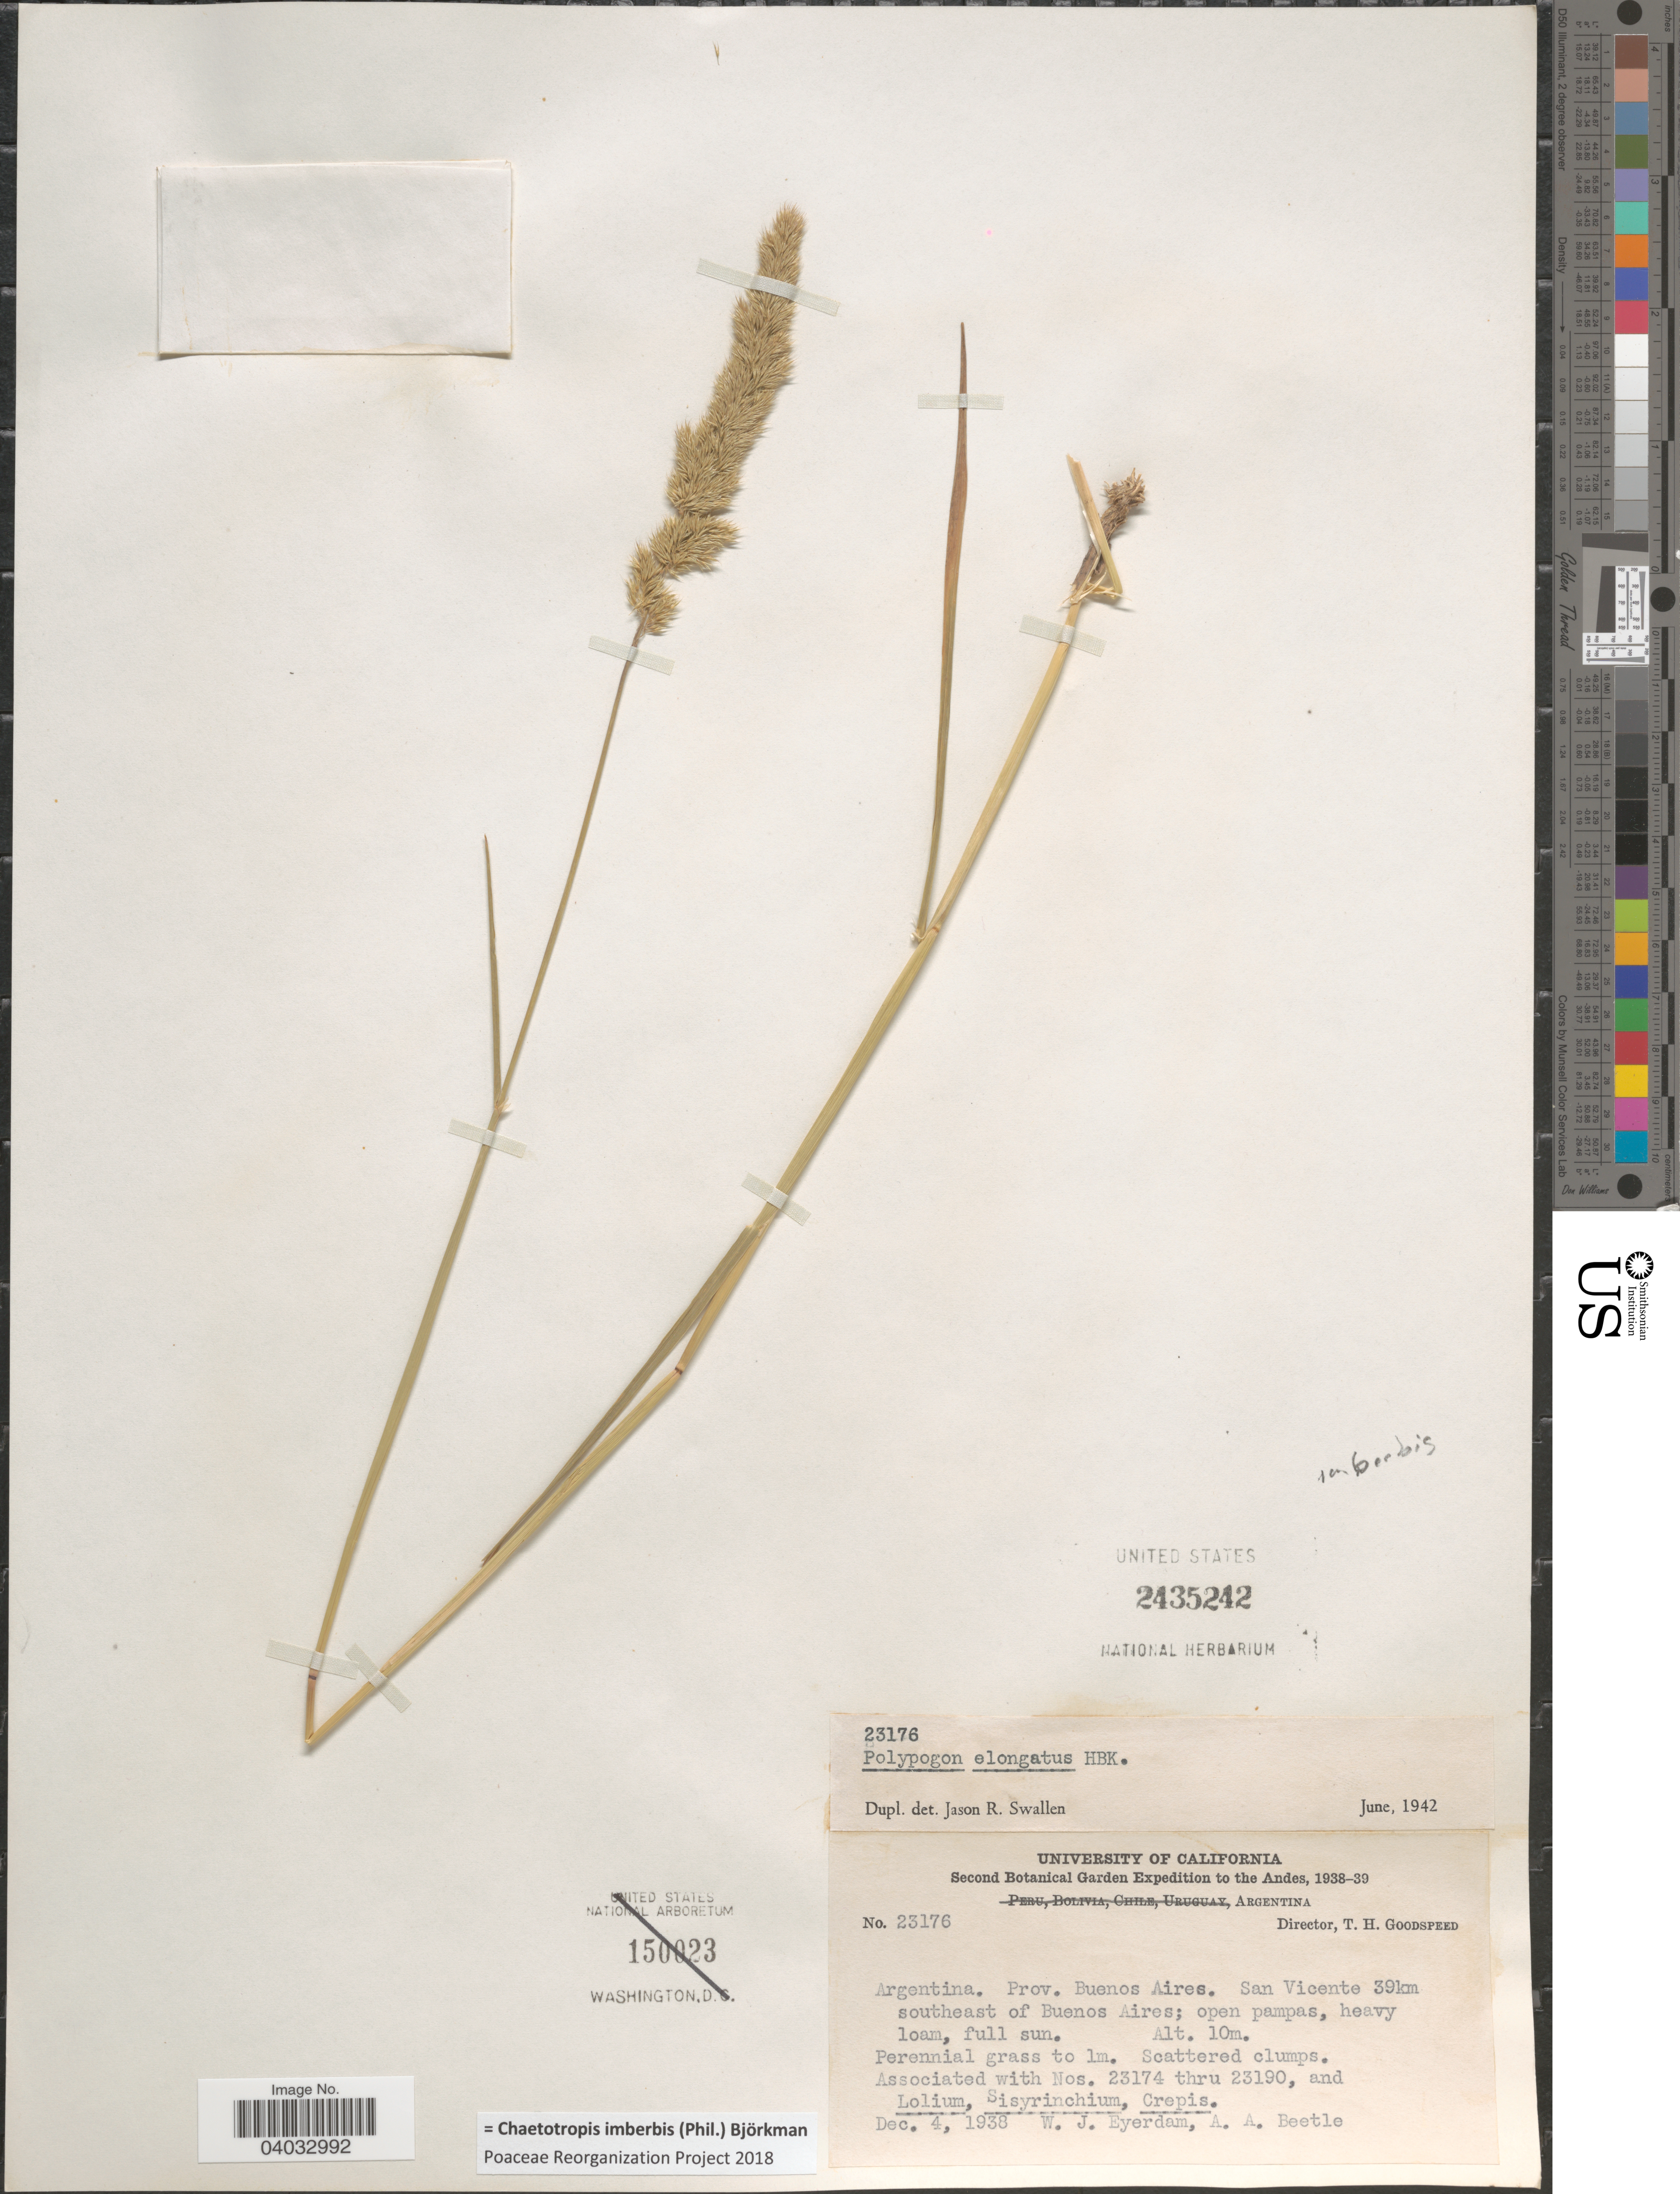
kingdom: Plantae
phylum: Tracheophyta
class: Liliopsida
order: Poales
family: Poaceae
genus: Chaetotropis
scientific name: Chaetotropis imberbis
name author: (Phil.) Björkman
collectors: W. J. Eyerdam & A. A. Beetle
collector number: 23176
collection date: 1938-12-04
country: Argentina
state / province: Buenos Aires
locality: The Andes. San Vicente 39km southeast of Buenos Aires.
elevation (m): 10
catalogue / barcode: US 2435242